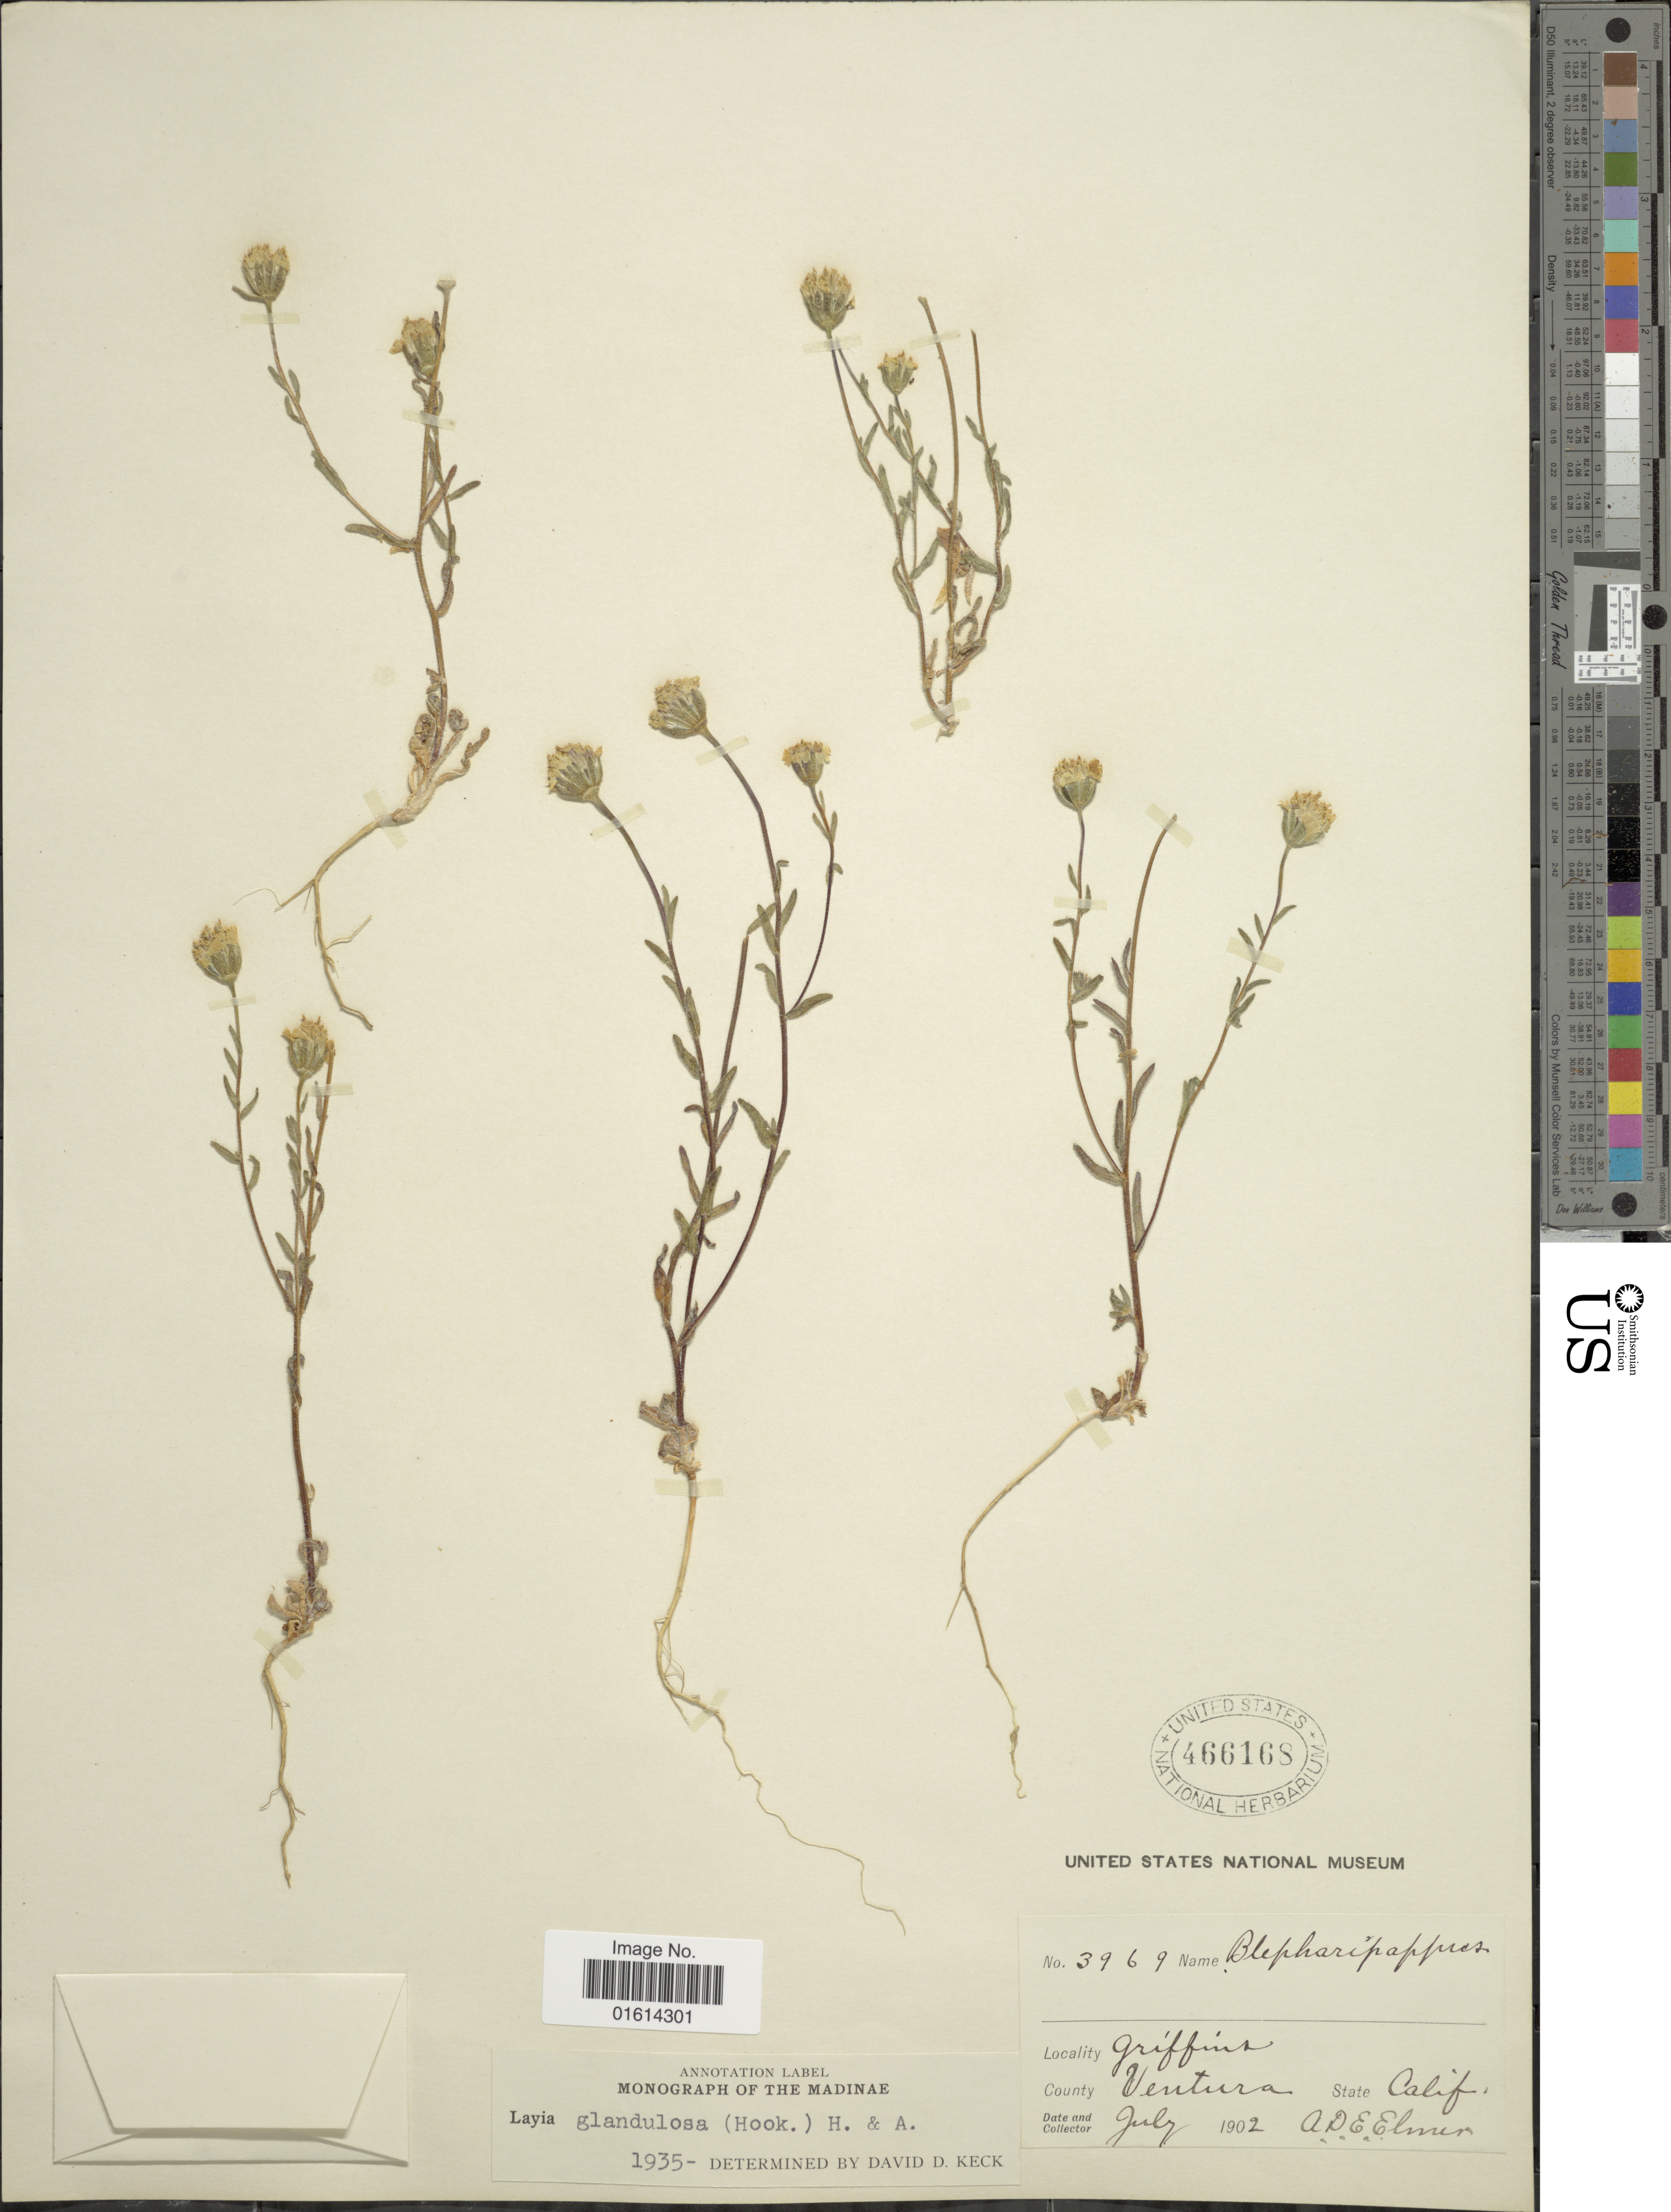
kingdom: Plantae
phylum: Tracheophyta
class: Magnoliopsida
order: Asterales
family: Asteraceae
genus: Layia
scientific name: Layia glandulosa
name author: Hook. & Arn.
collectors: A. D. E. Elmer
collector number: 3969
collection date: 1902-07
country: United States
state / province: California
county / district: Ventura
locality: Griffins, County Ventura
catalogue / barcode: US 466168